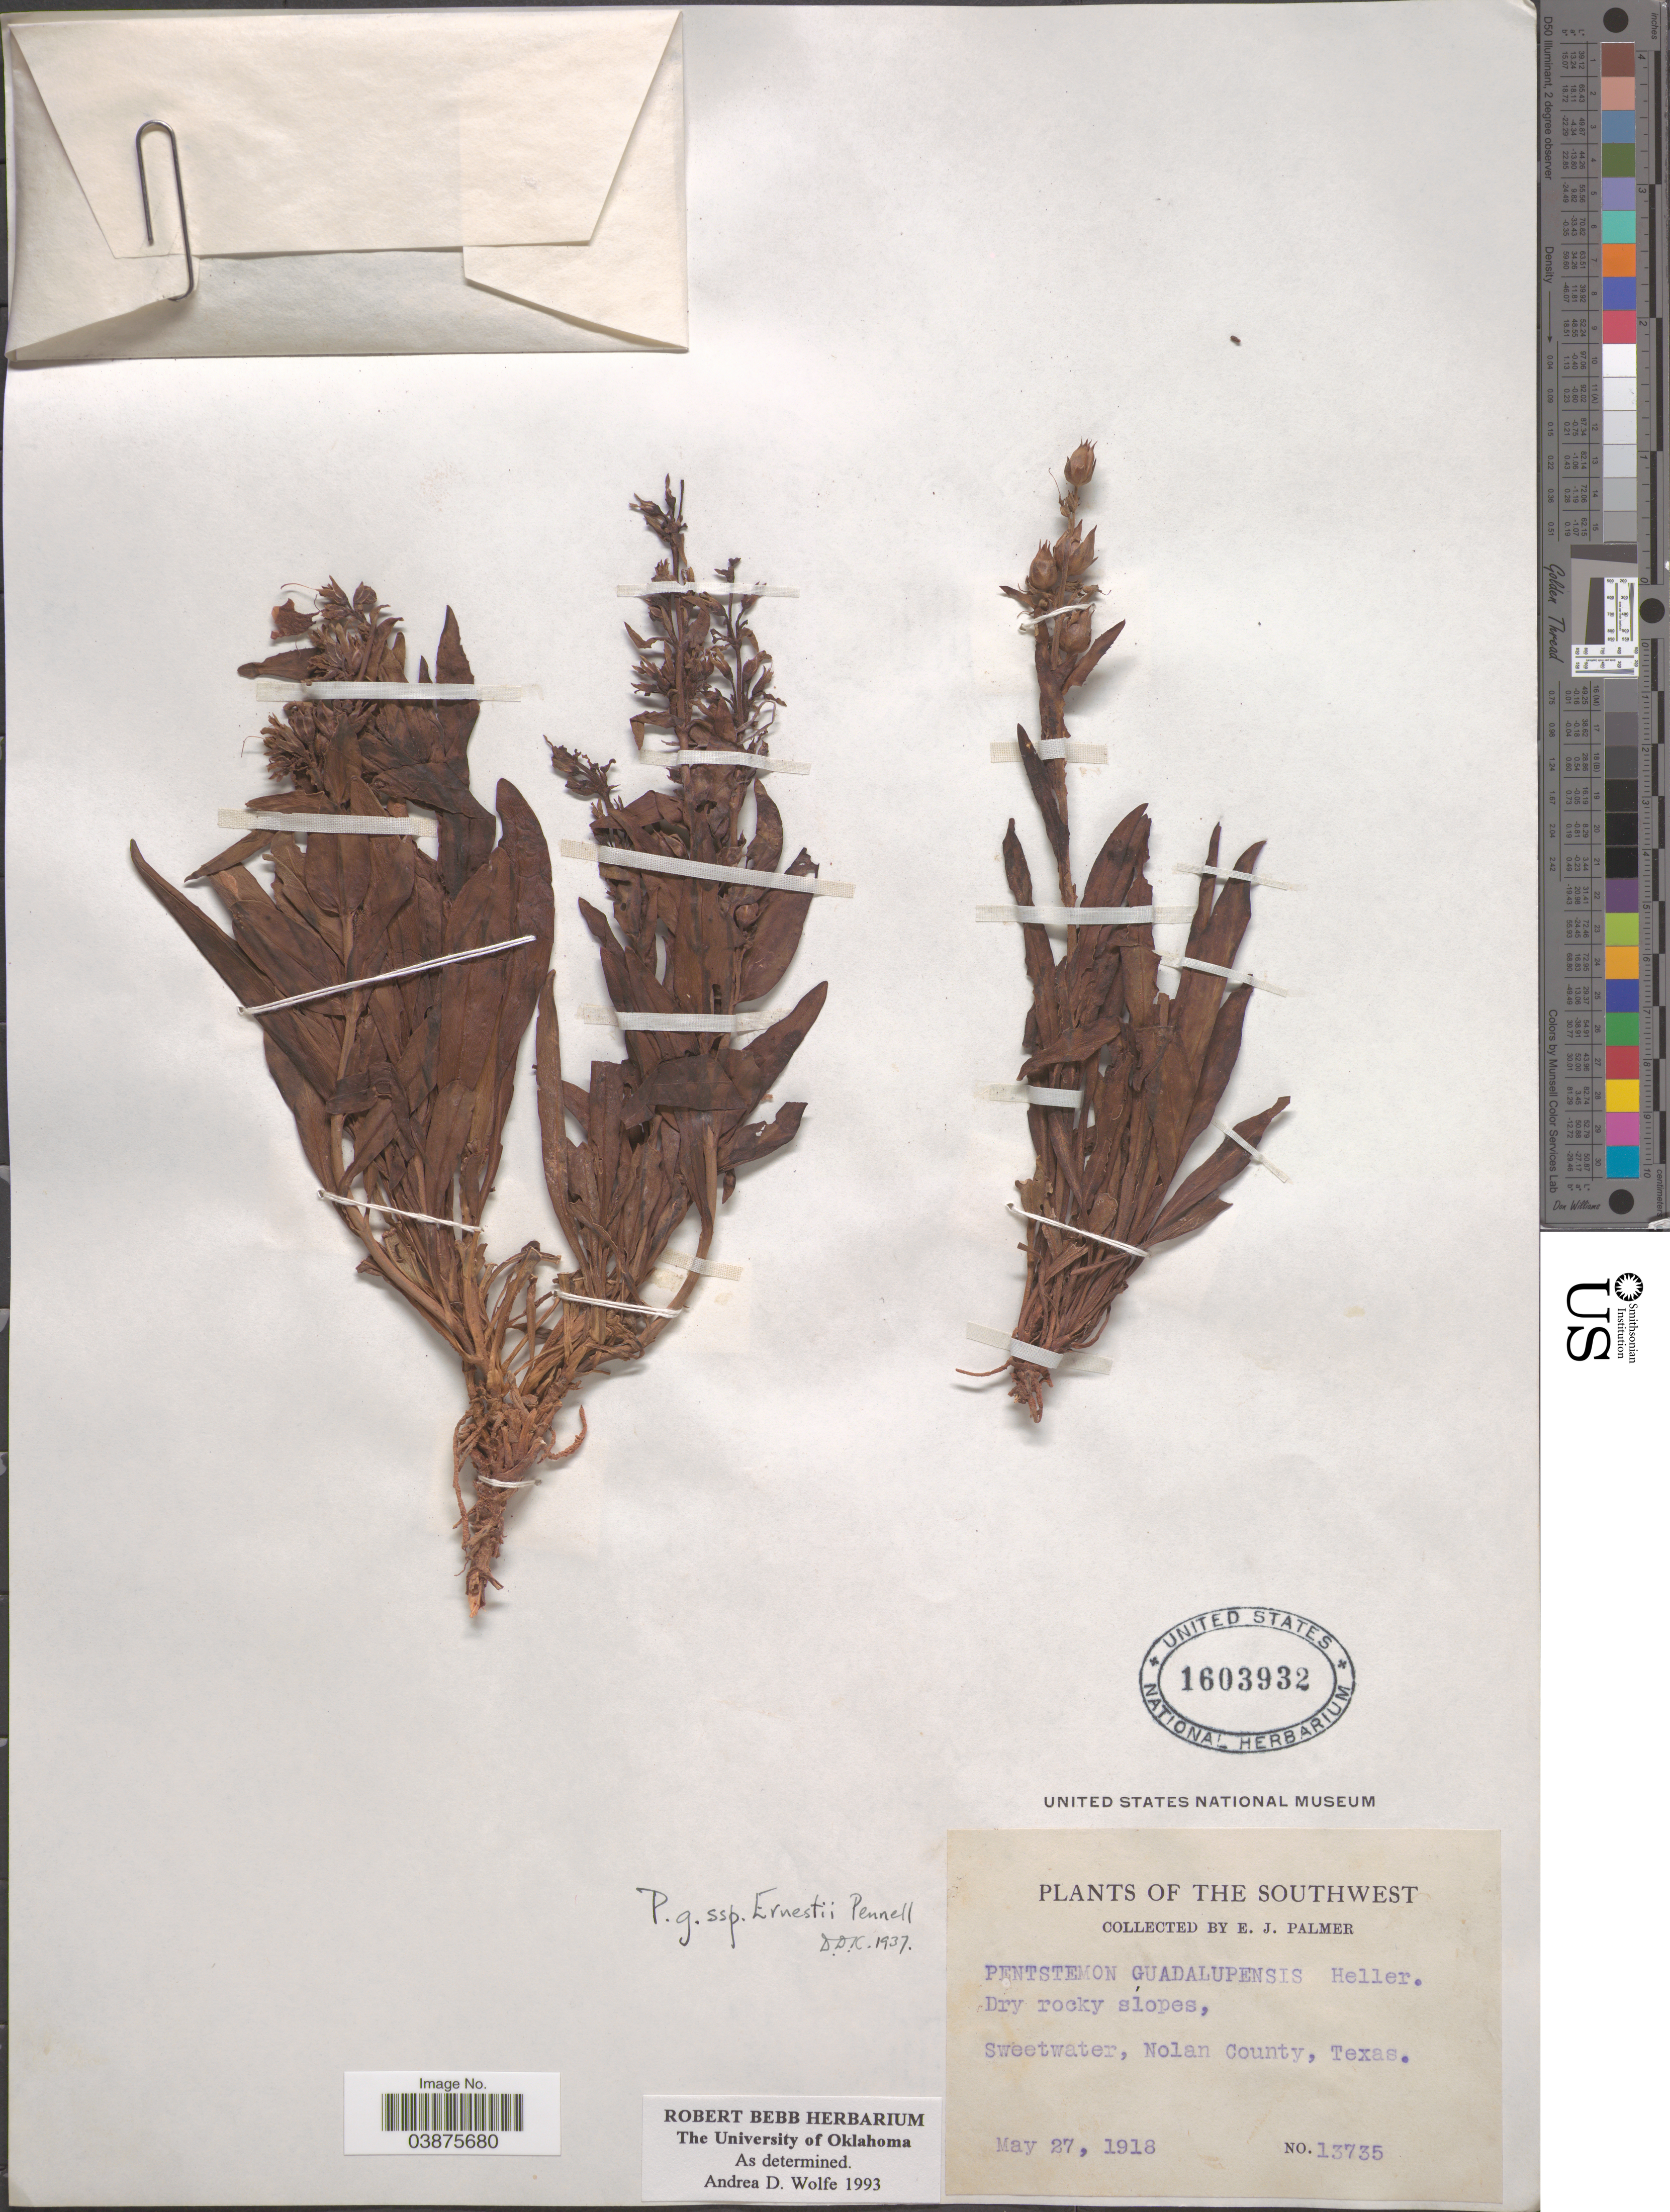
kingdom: Plantae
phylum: Tracheophyta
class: Magnoliopsida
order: Lamiales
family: Plantaginaceae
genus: Penstemon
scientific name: Penstemon guadalupensis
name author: A. Heller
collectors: E. J. Palmer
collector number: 13735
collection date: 1918-05-27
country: United States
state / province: Texas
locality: Southwest. Sweetwater, Nolan County.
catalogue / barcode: US 1603932